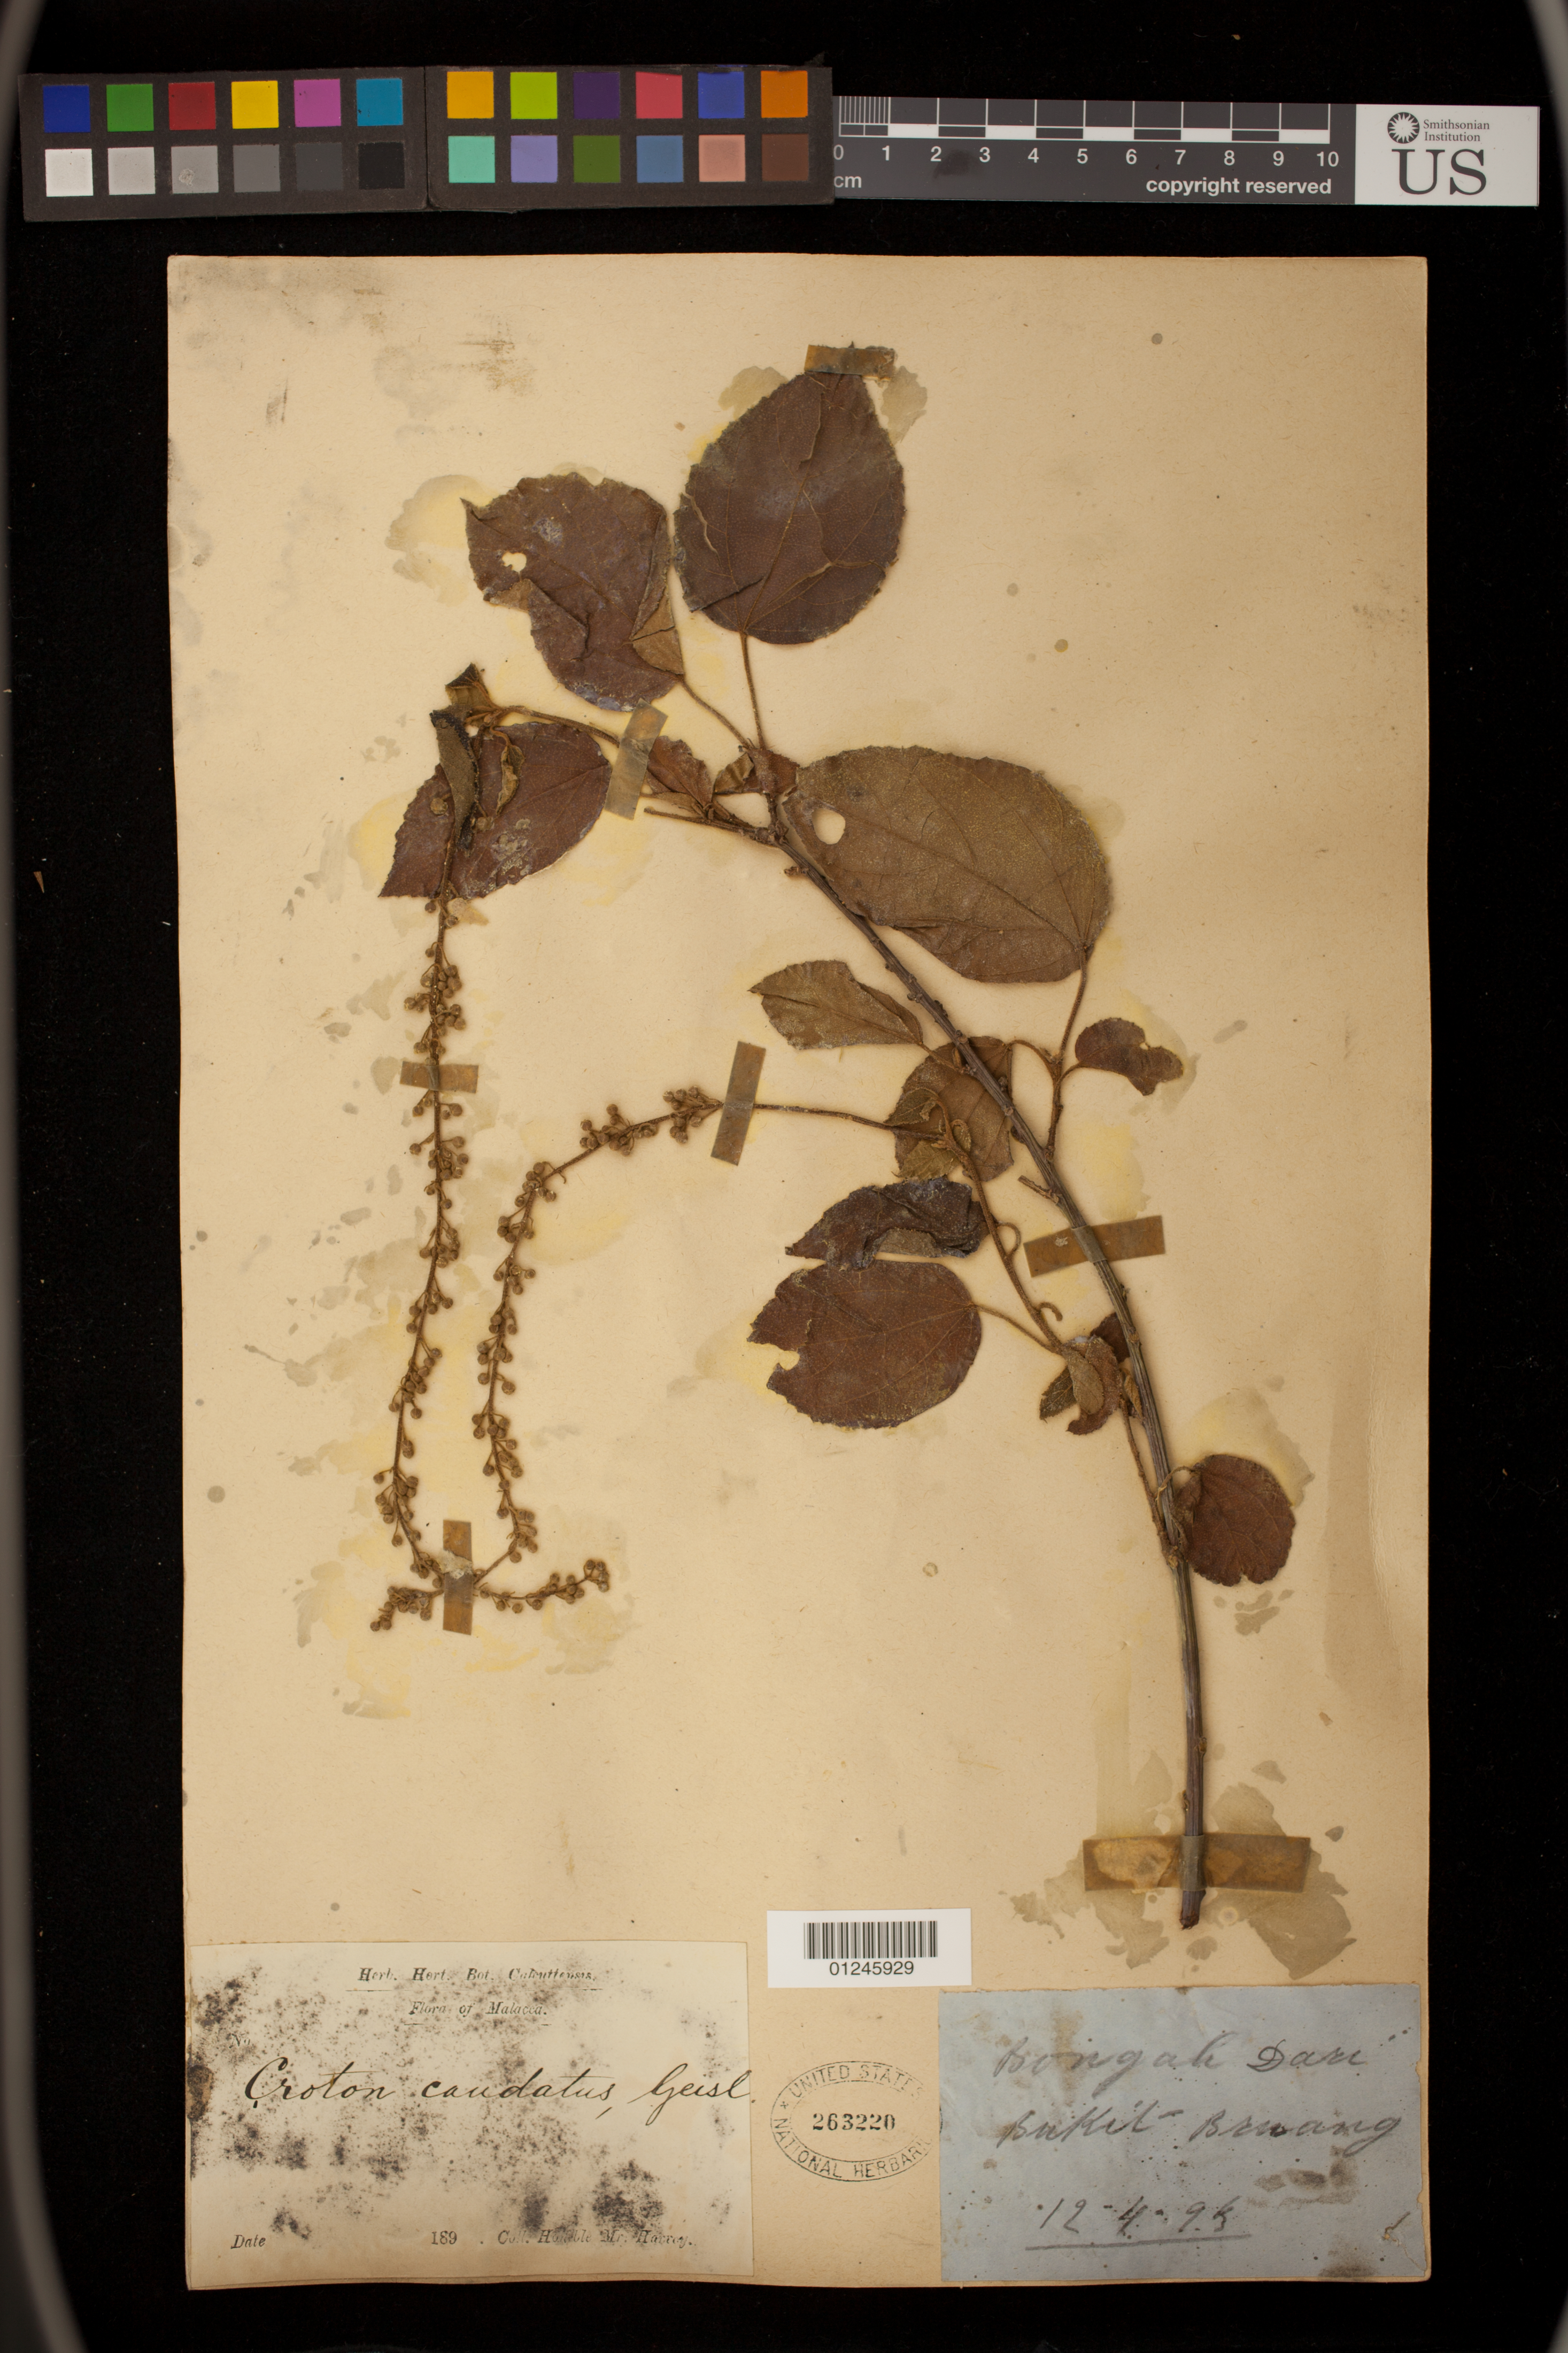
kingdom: Plantae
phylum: Tracheophyta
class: Magnoliopsida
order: Malpighiales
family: Euphorbiaceae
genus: Croton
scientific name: Croton caudatus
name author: Geiseler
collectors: -. Harvey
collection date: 1893-04-12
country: Malaysia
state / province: Melaka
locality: Bongali Dari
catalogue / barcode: US 263220